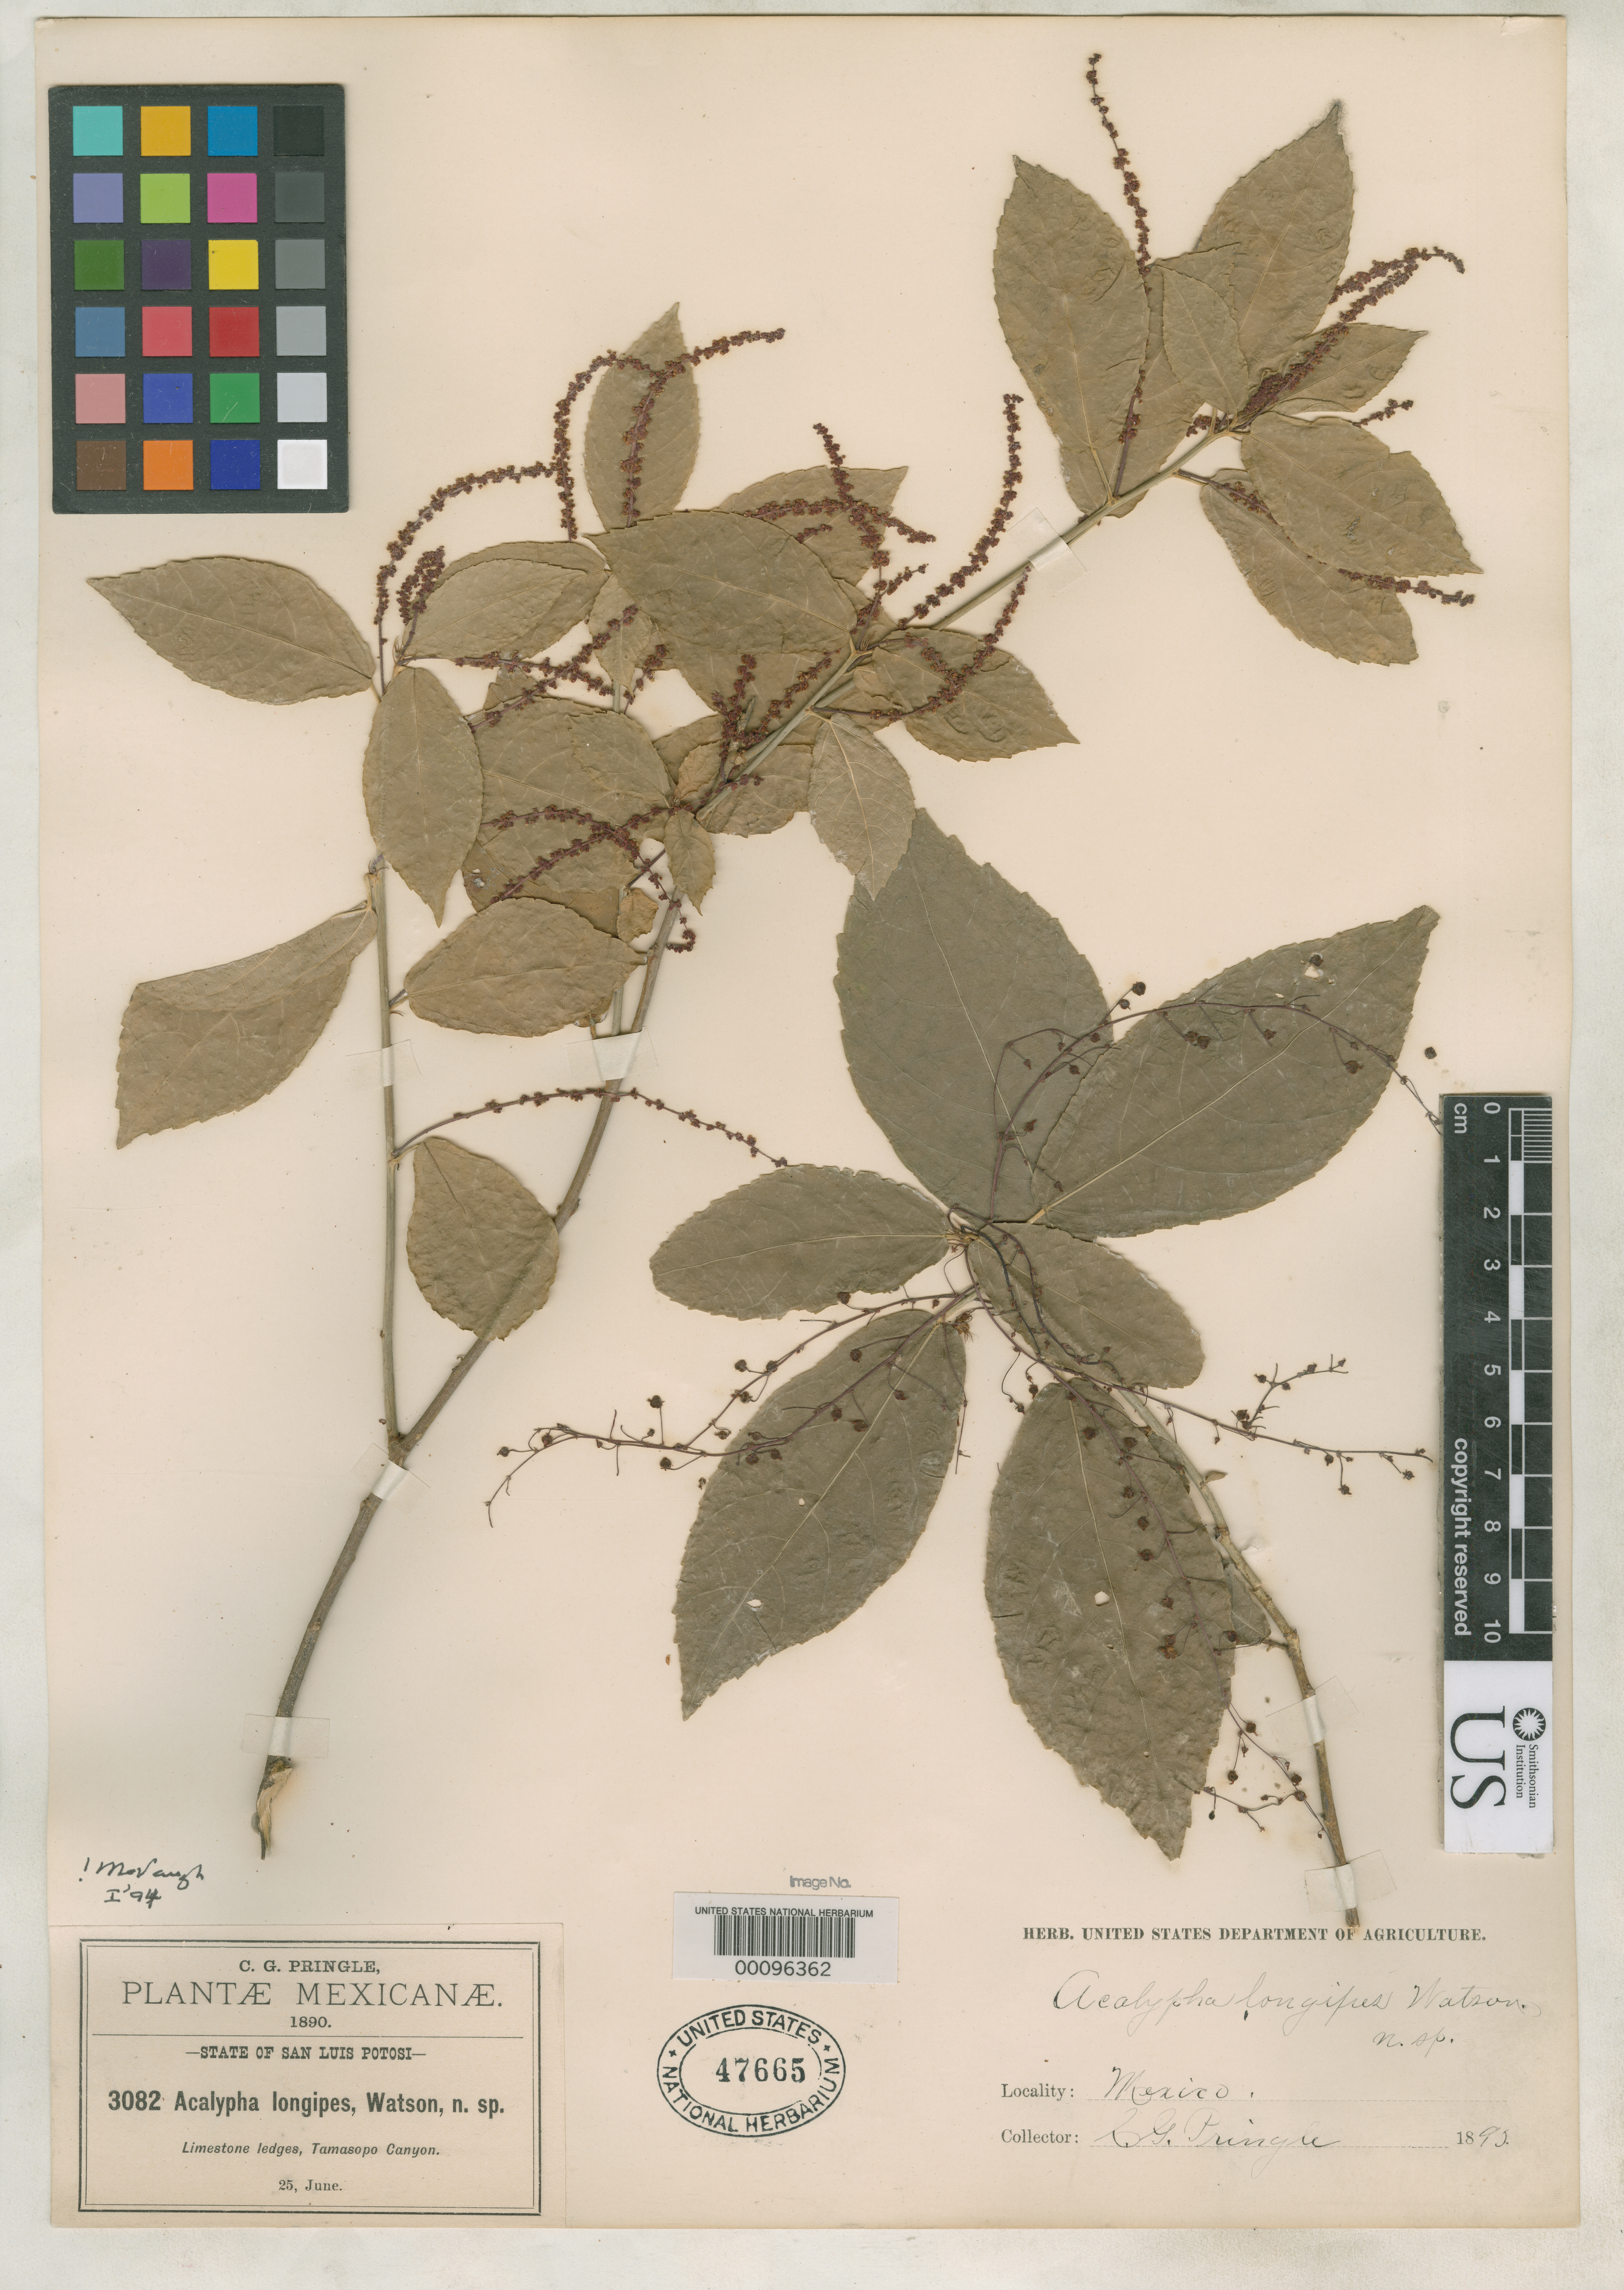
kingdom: Plantae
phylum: Tracheophyta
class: Magnoliopsida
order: Malpighiales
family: Euphorbiaceae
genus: Acalypha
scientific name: Acalypha longipes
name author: S. Watson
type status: Type Collection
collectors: C. G. Pringle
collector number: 3082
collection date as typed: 25 Jun 1890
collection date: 1890-06-25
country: Mexico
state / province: San Luis Potosi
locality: San Luis Obispo, Tamasopocanon.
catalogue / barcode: US 47665